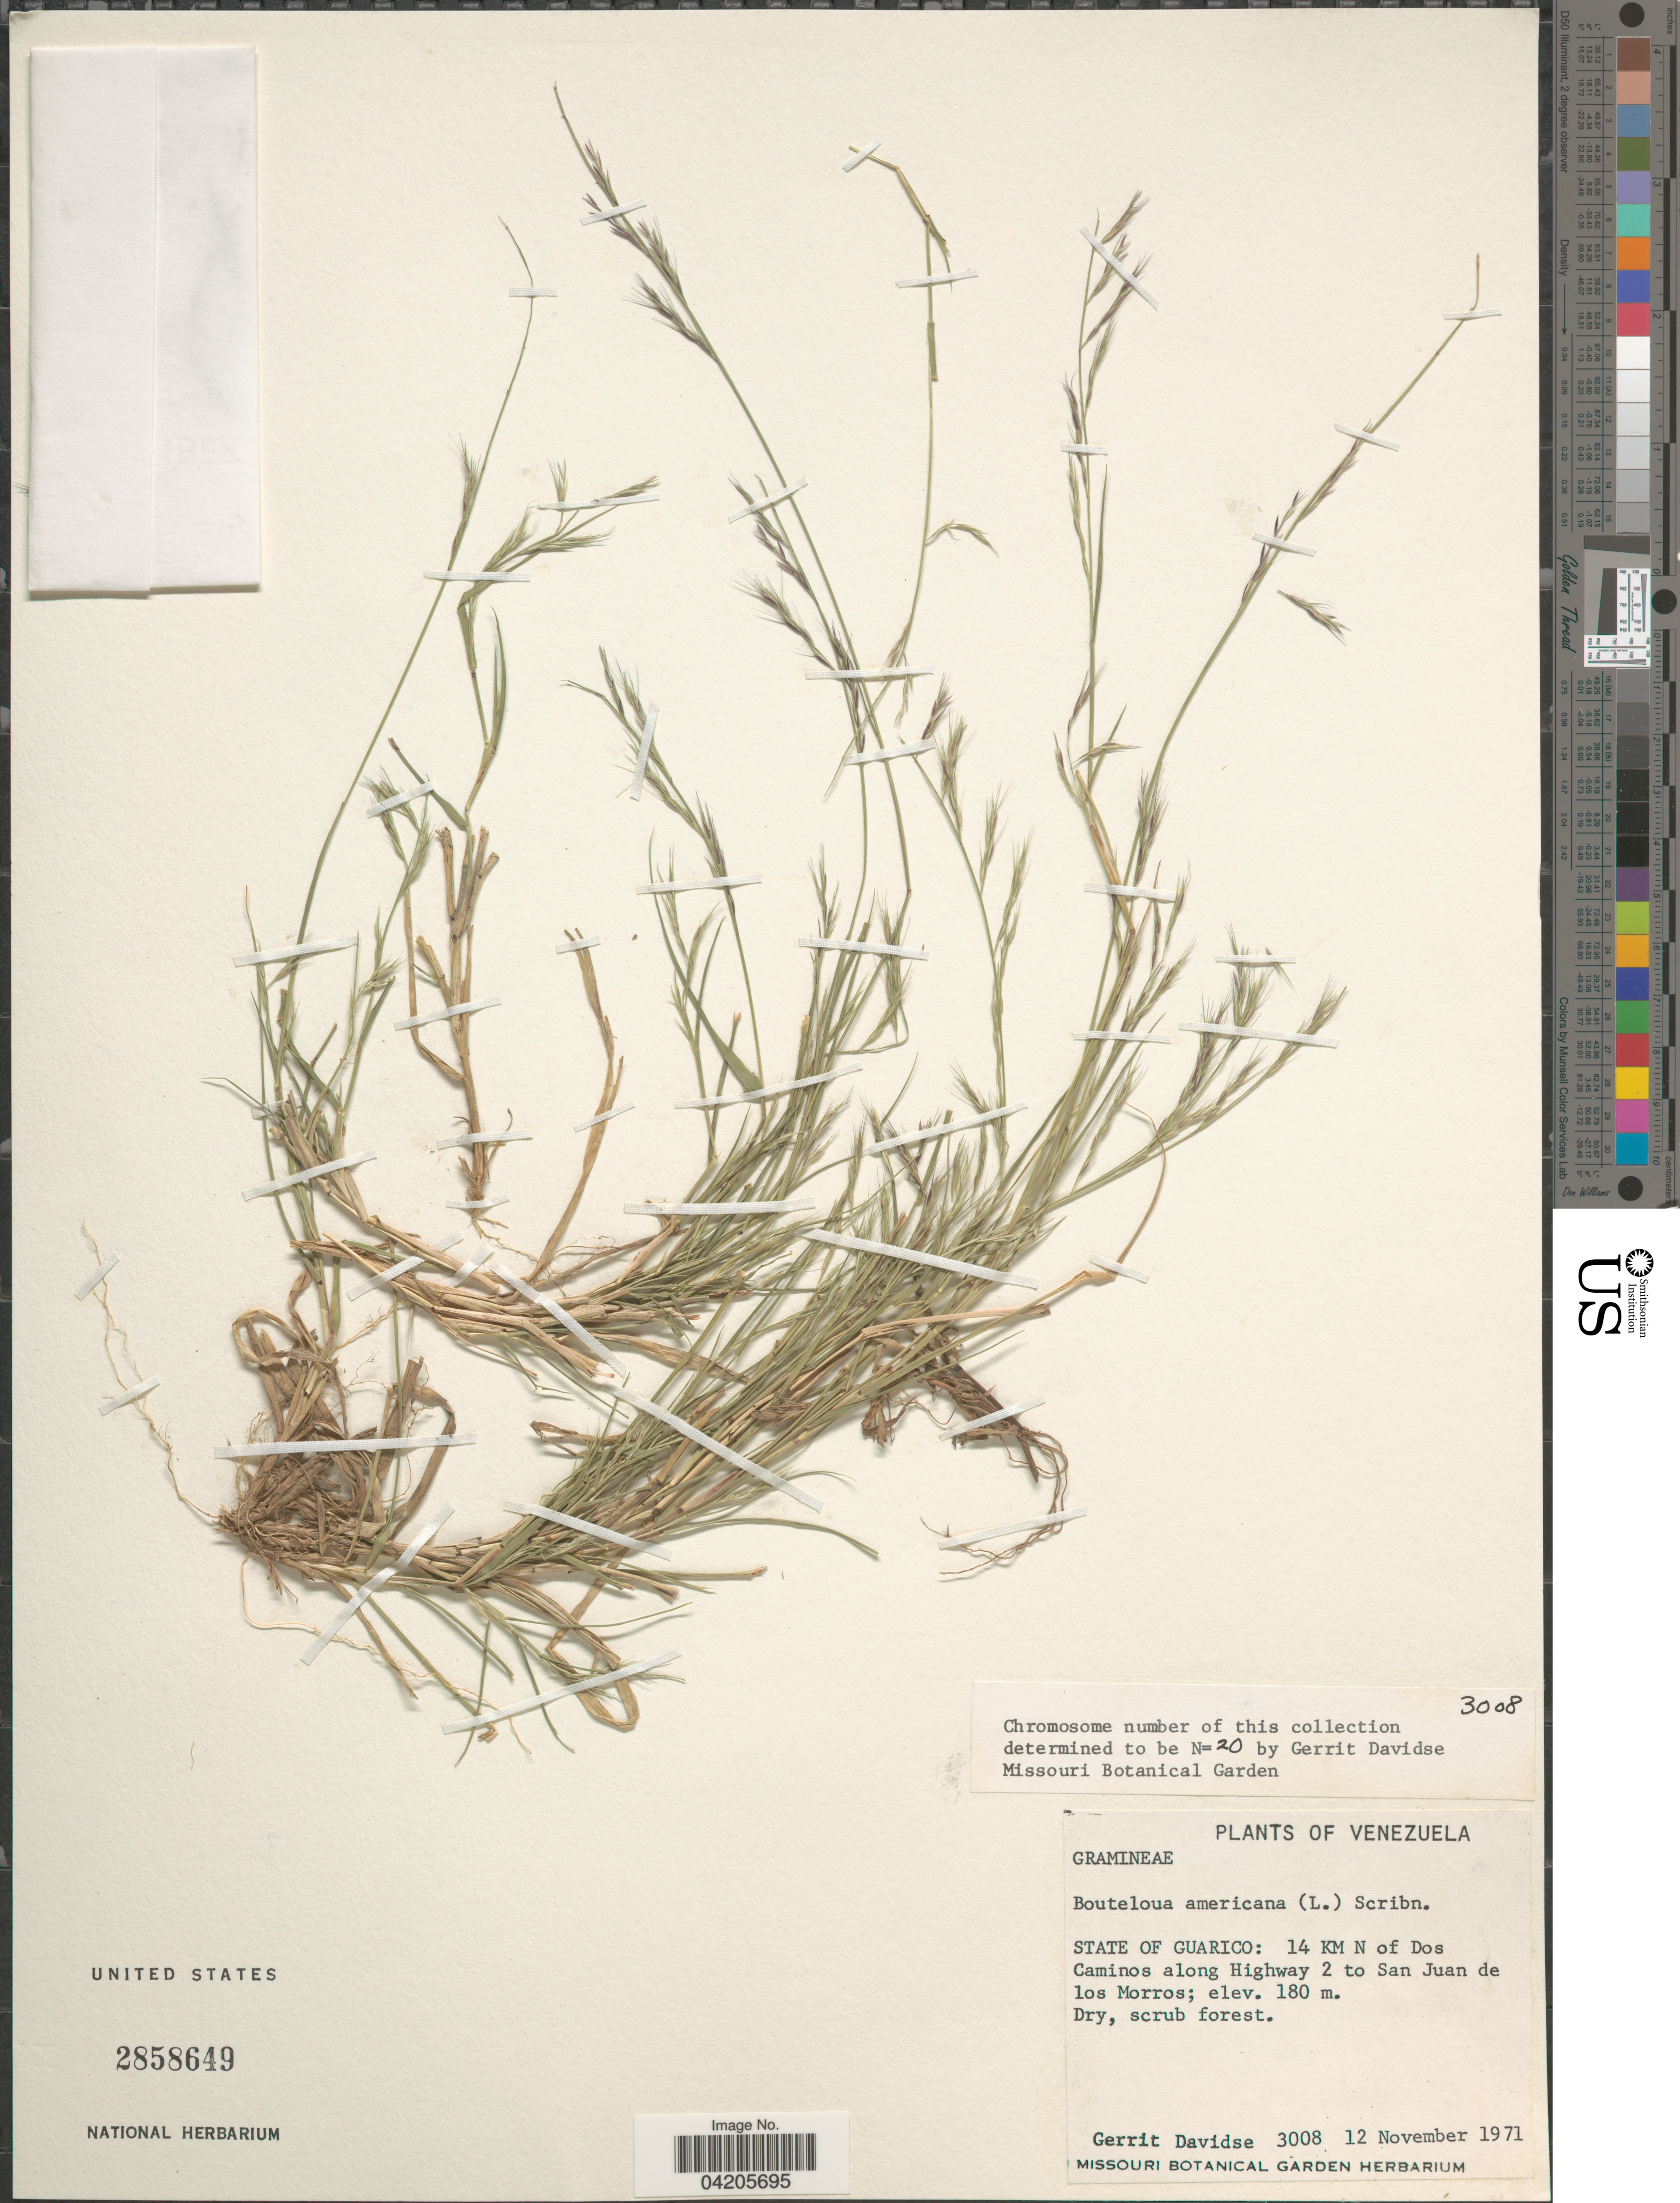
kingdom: Plantae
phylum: Tracheophyta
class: Liliopsida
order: Poales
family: Poaceae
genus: Bouteloua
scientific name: Bouteloua americana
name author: (L.) Scribn.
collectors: G. Davidse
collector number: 3008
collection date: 1971-11-12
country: Venezuela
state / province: Guarico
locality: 14 km N of Dos Caminos along Highway 2 to San Juan de los Morros.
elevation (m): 180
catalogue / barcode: US 2858649